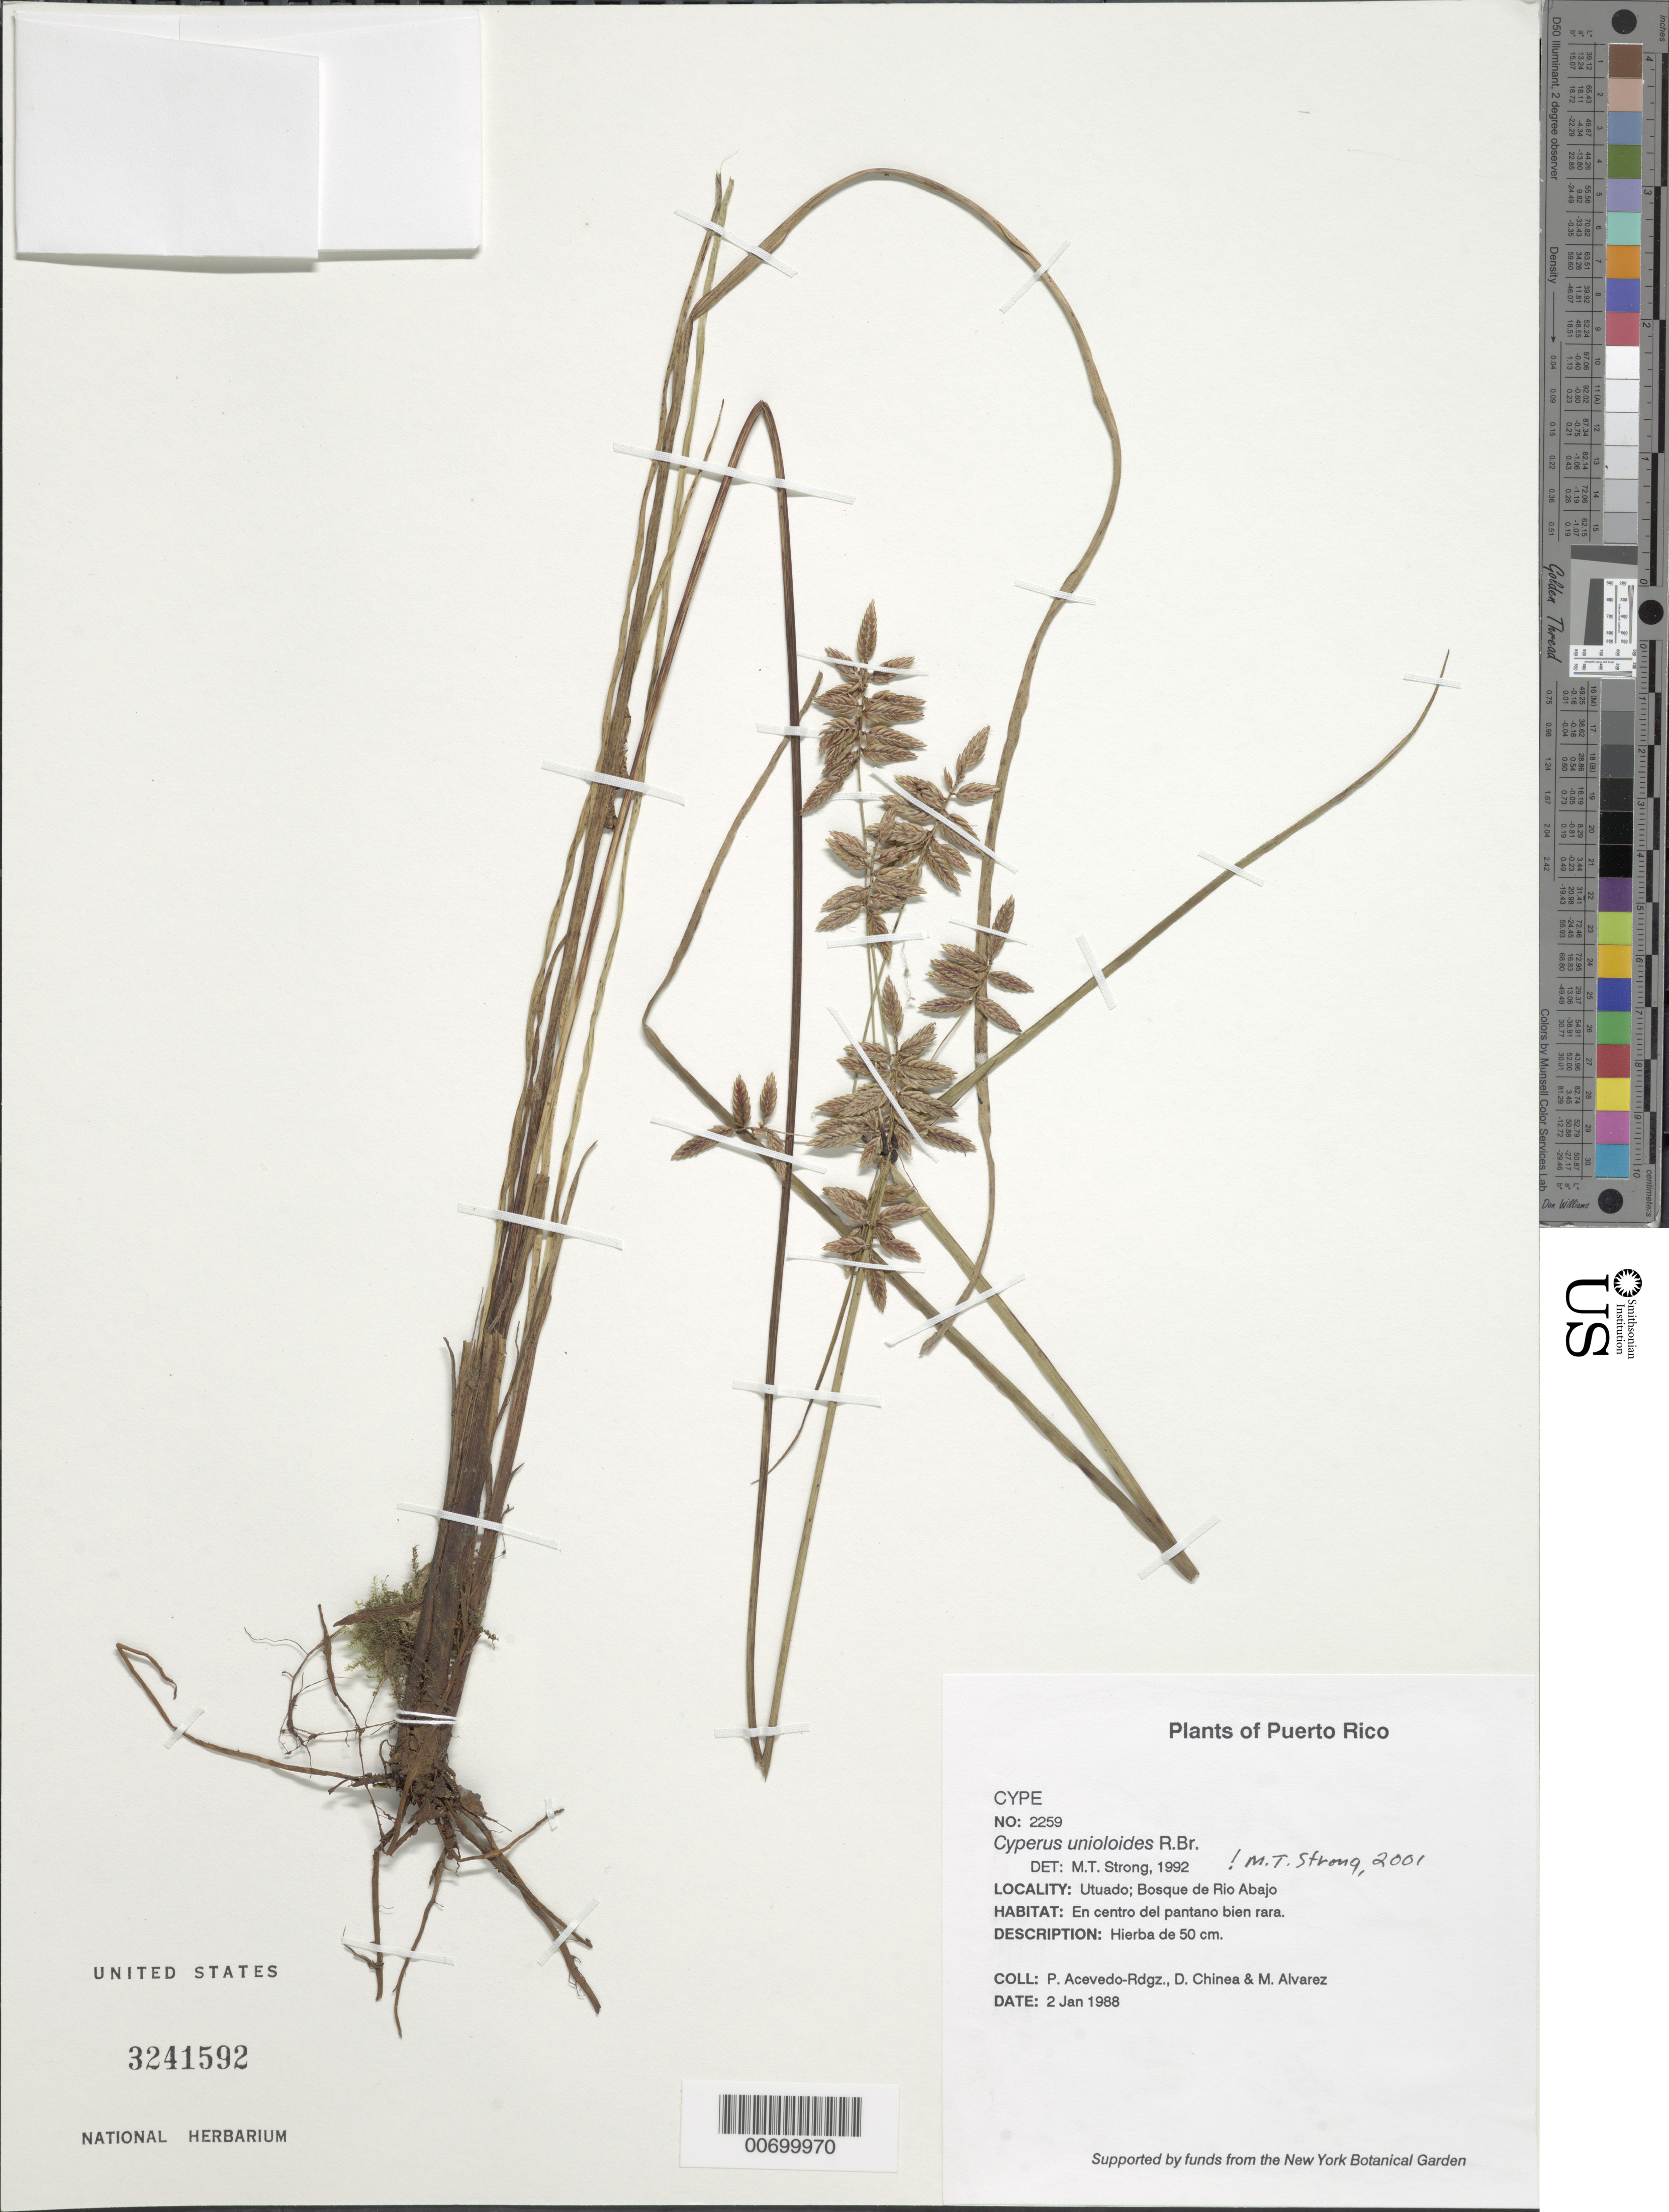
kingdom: Plantae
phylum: Tracheophyta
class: Liliopsida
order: Poales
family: Cyperaceae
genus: Cyperus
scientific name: Cyperus unioloides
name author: R. Br.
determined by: Strong, M. T., (US), Smithsonian Institution - National Museum of Natural History (UNITED STATES)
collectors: P. Acevedo-Rodr., D. Chinea & J. Alvarez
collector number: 2259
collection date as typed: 02 Jan 1988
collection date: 1988-01-02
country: Puerto Rico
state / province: Arecibo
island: Puerto Rico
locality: Arecibo; Bosque de Río Abajo.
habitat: En centro del pantano bien rara.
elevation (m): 300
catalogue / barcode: US 3241592